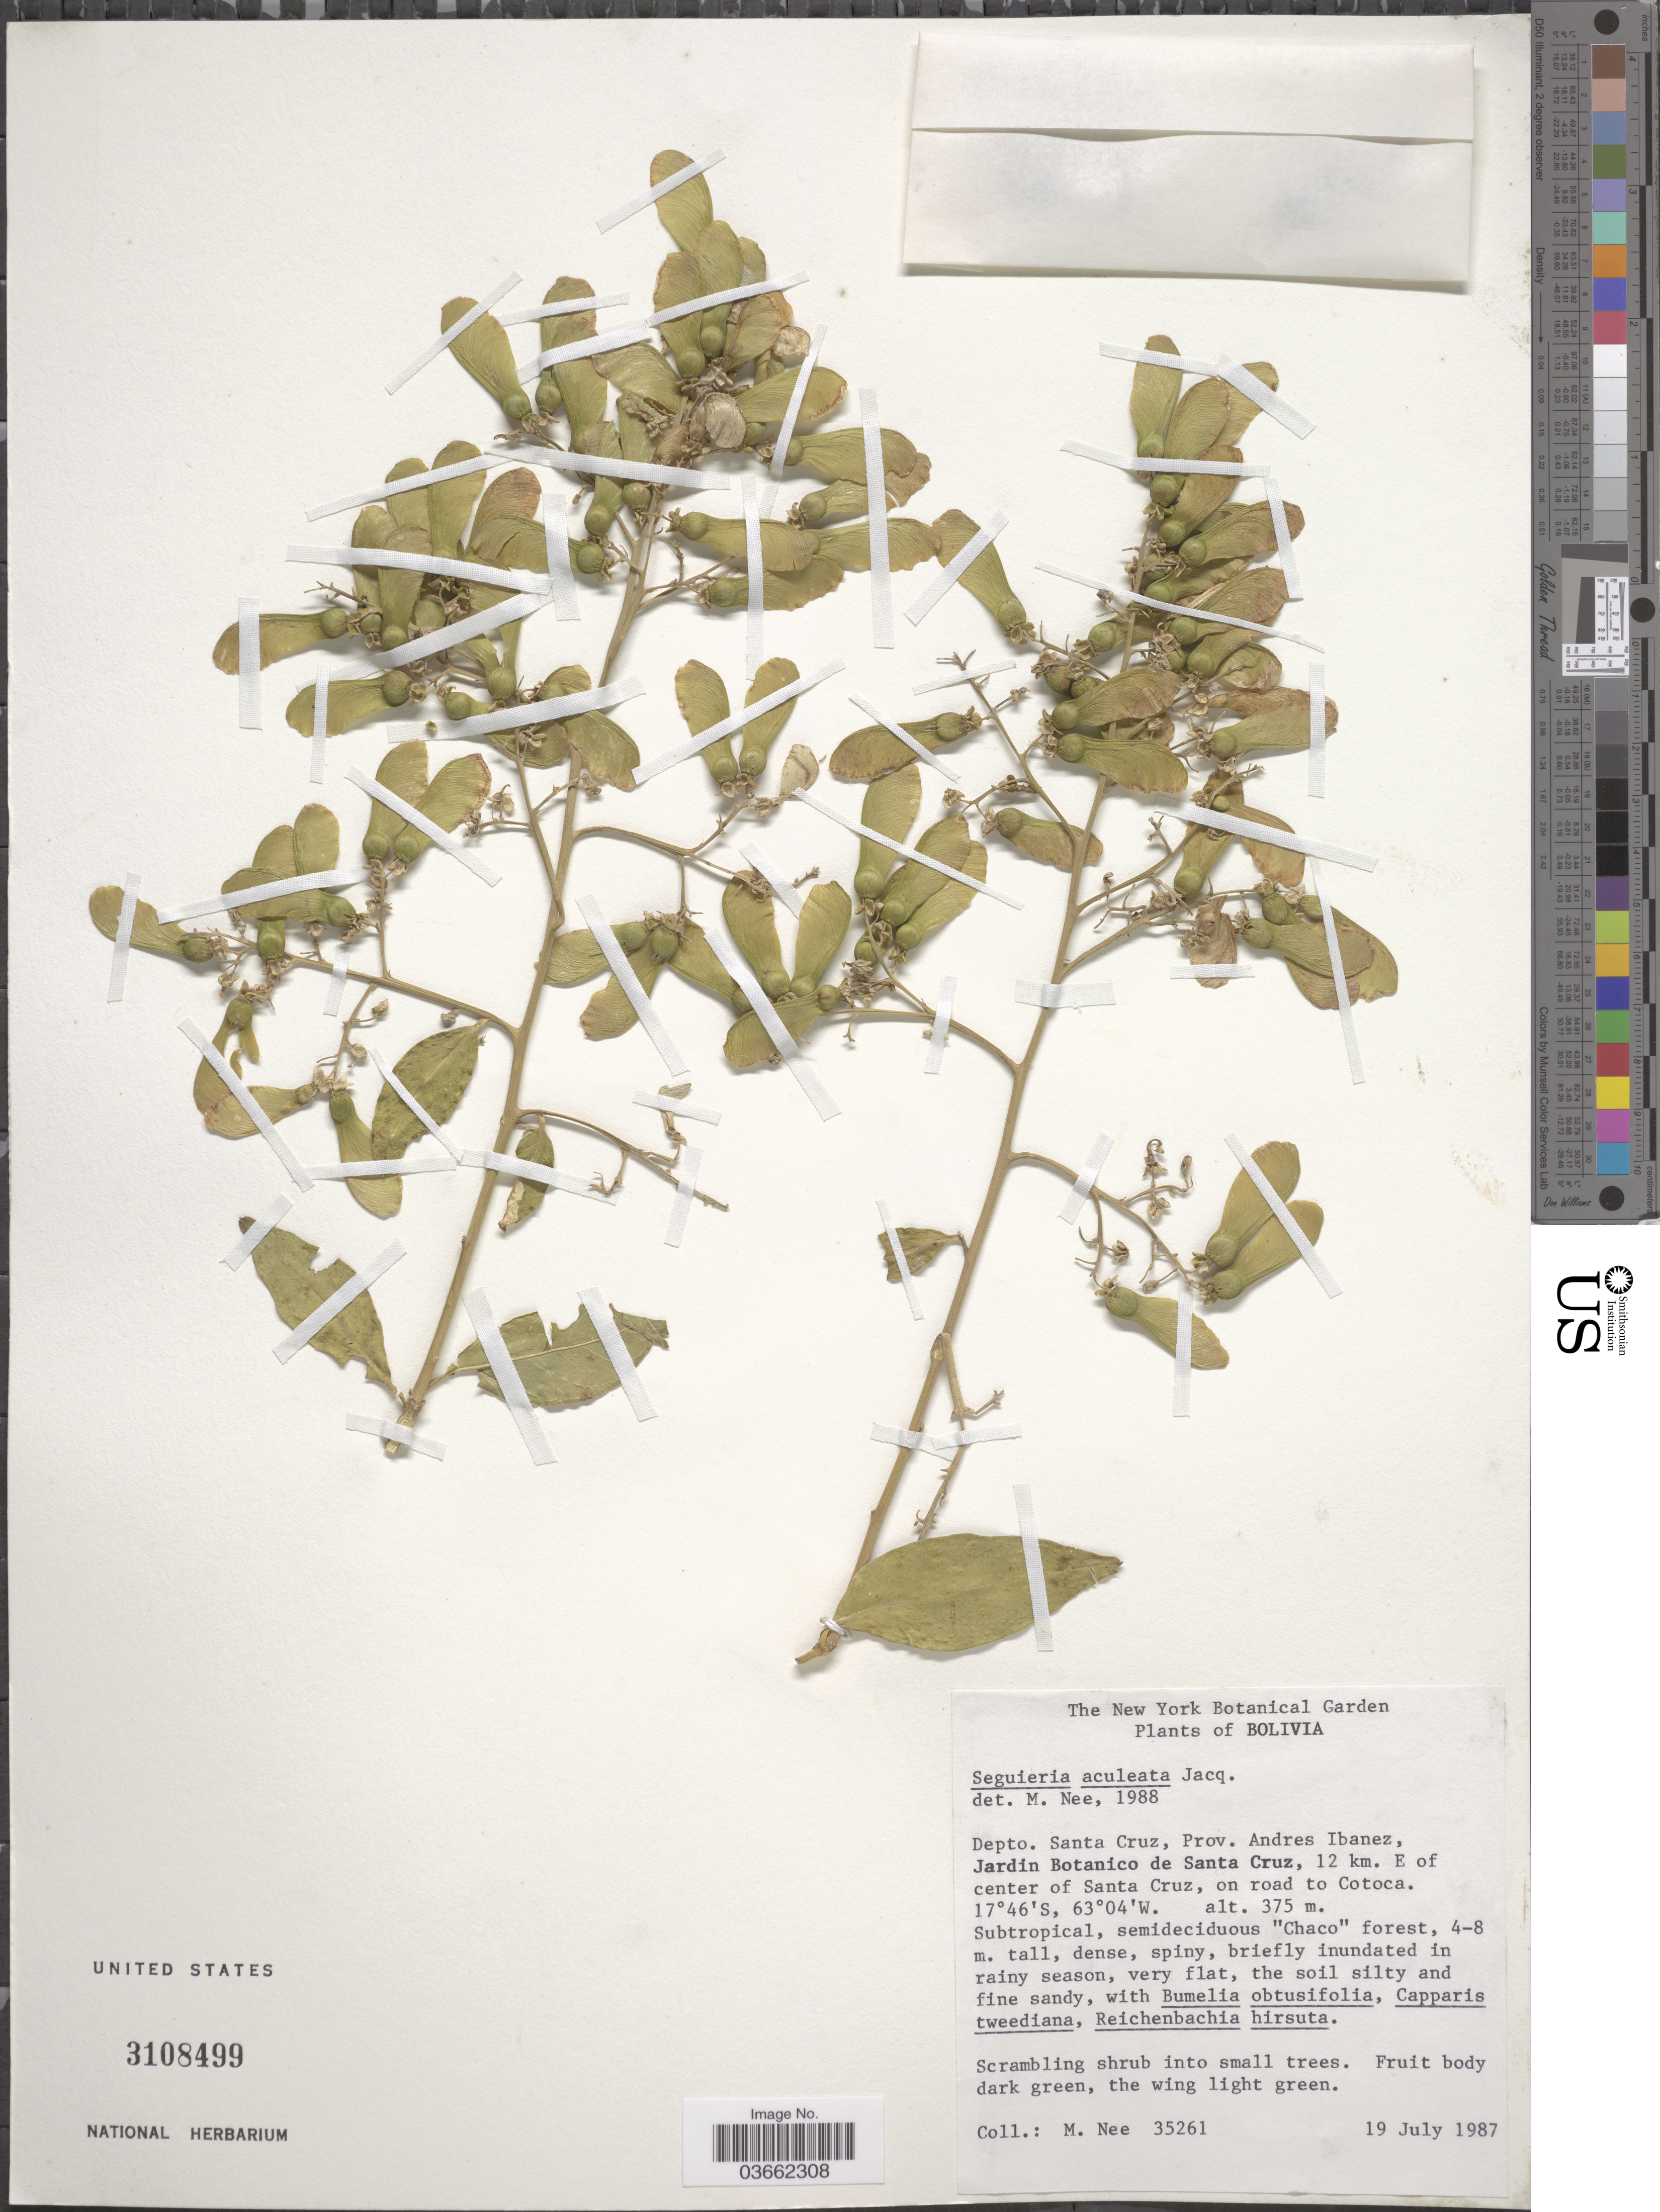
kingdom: Plantae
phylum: Tracheophyta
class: Magnoliopsida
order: Caryophyllales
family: Phytolaccaceae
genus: Seguieria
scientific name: Seguieria aculeata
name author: Jacq.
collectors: M. Nee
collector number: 35261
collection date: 1987-07-19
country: Bolivia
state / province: Santa Cruz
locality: Depto. Santa Cruz, Prov. Andres Ibanez, Jardin Botanico de Santa Cruz, 12 km. E of center of Santa Cruz, on road to Cotoca.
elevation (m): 375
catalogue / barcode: US 3108499